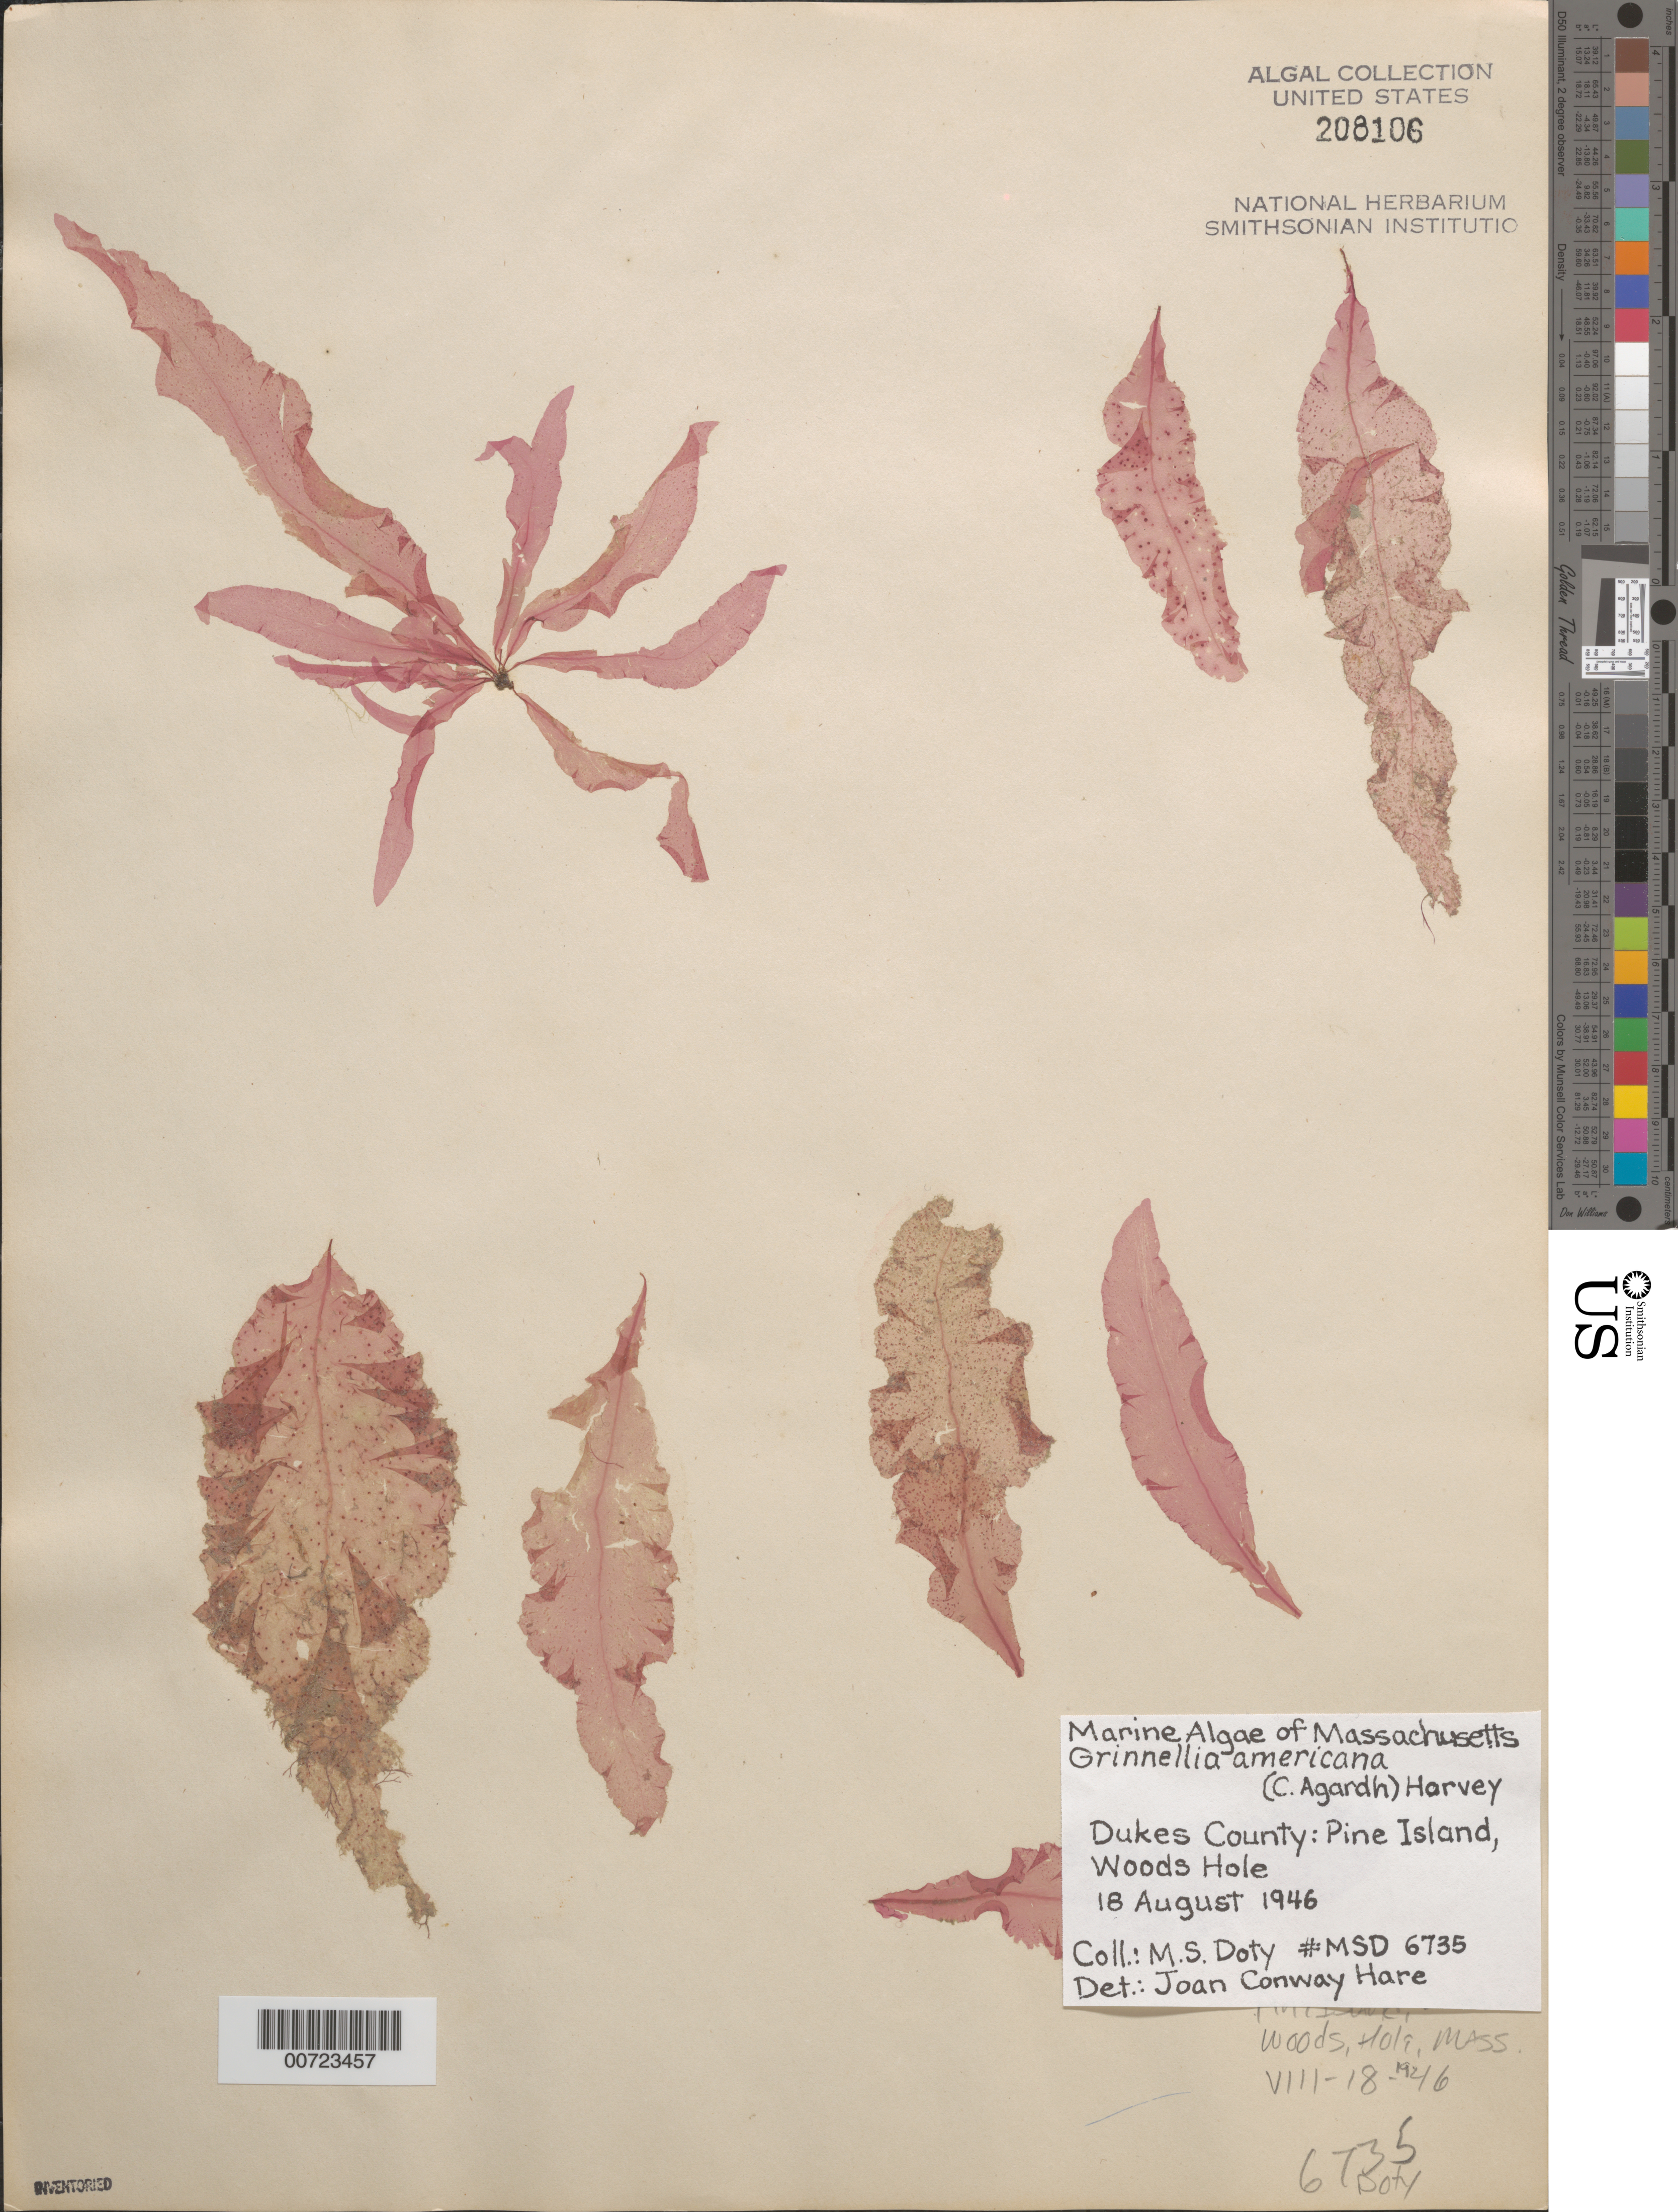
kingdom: Plantae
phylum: Rhodophyta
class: Florideophyceae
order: Ceramiales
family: Delesseriaceae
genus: Grinnellia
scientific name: Grinnellia americana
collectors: M. S. Doty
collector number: MSD 6735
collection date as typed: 18 Aug 1946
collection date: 1946-08-18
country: United States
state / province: Massachusetts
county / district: Dukes County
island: Pine Island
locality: Woods Hole area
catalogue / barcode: US 208106